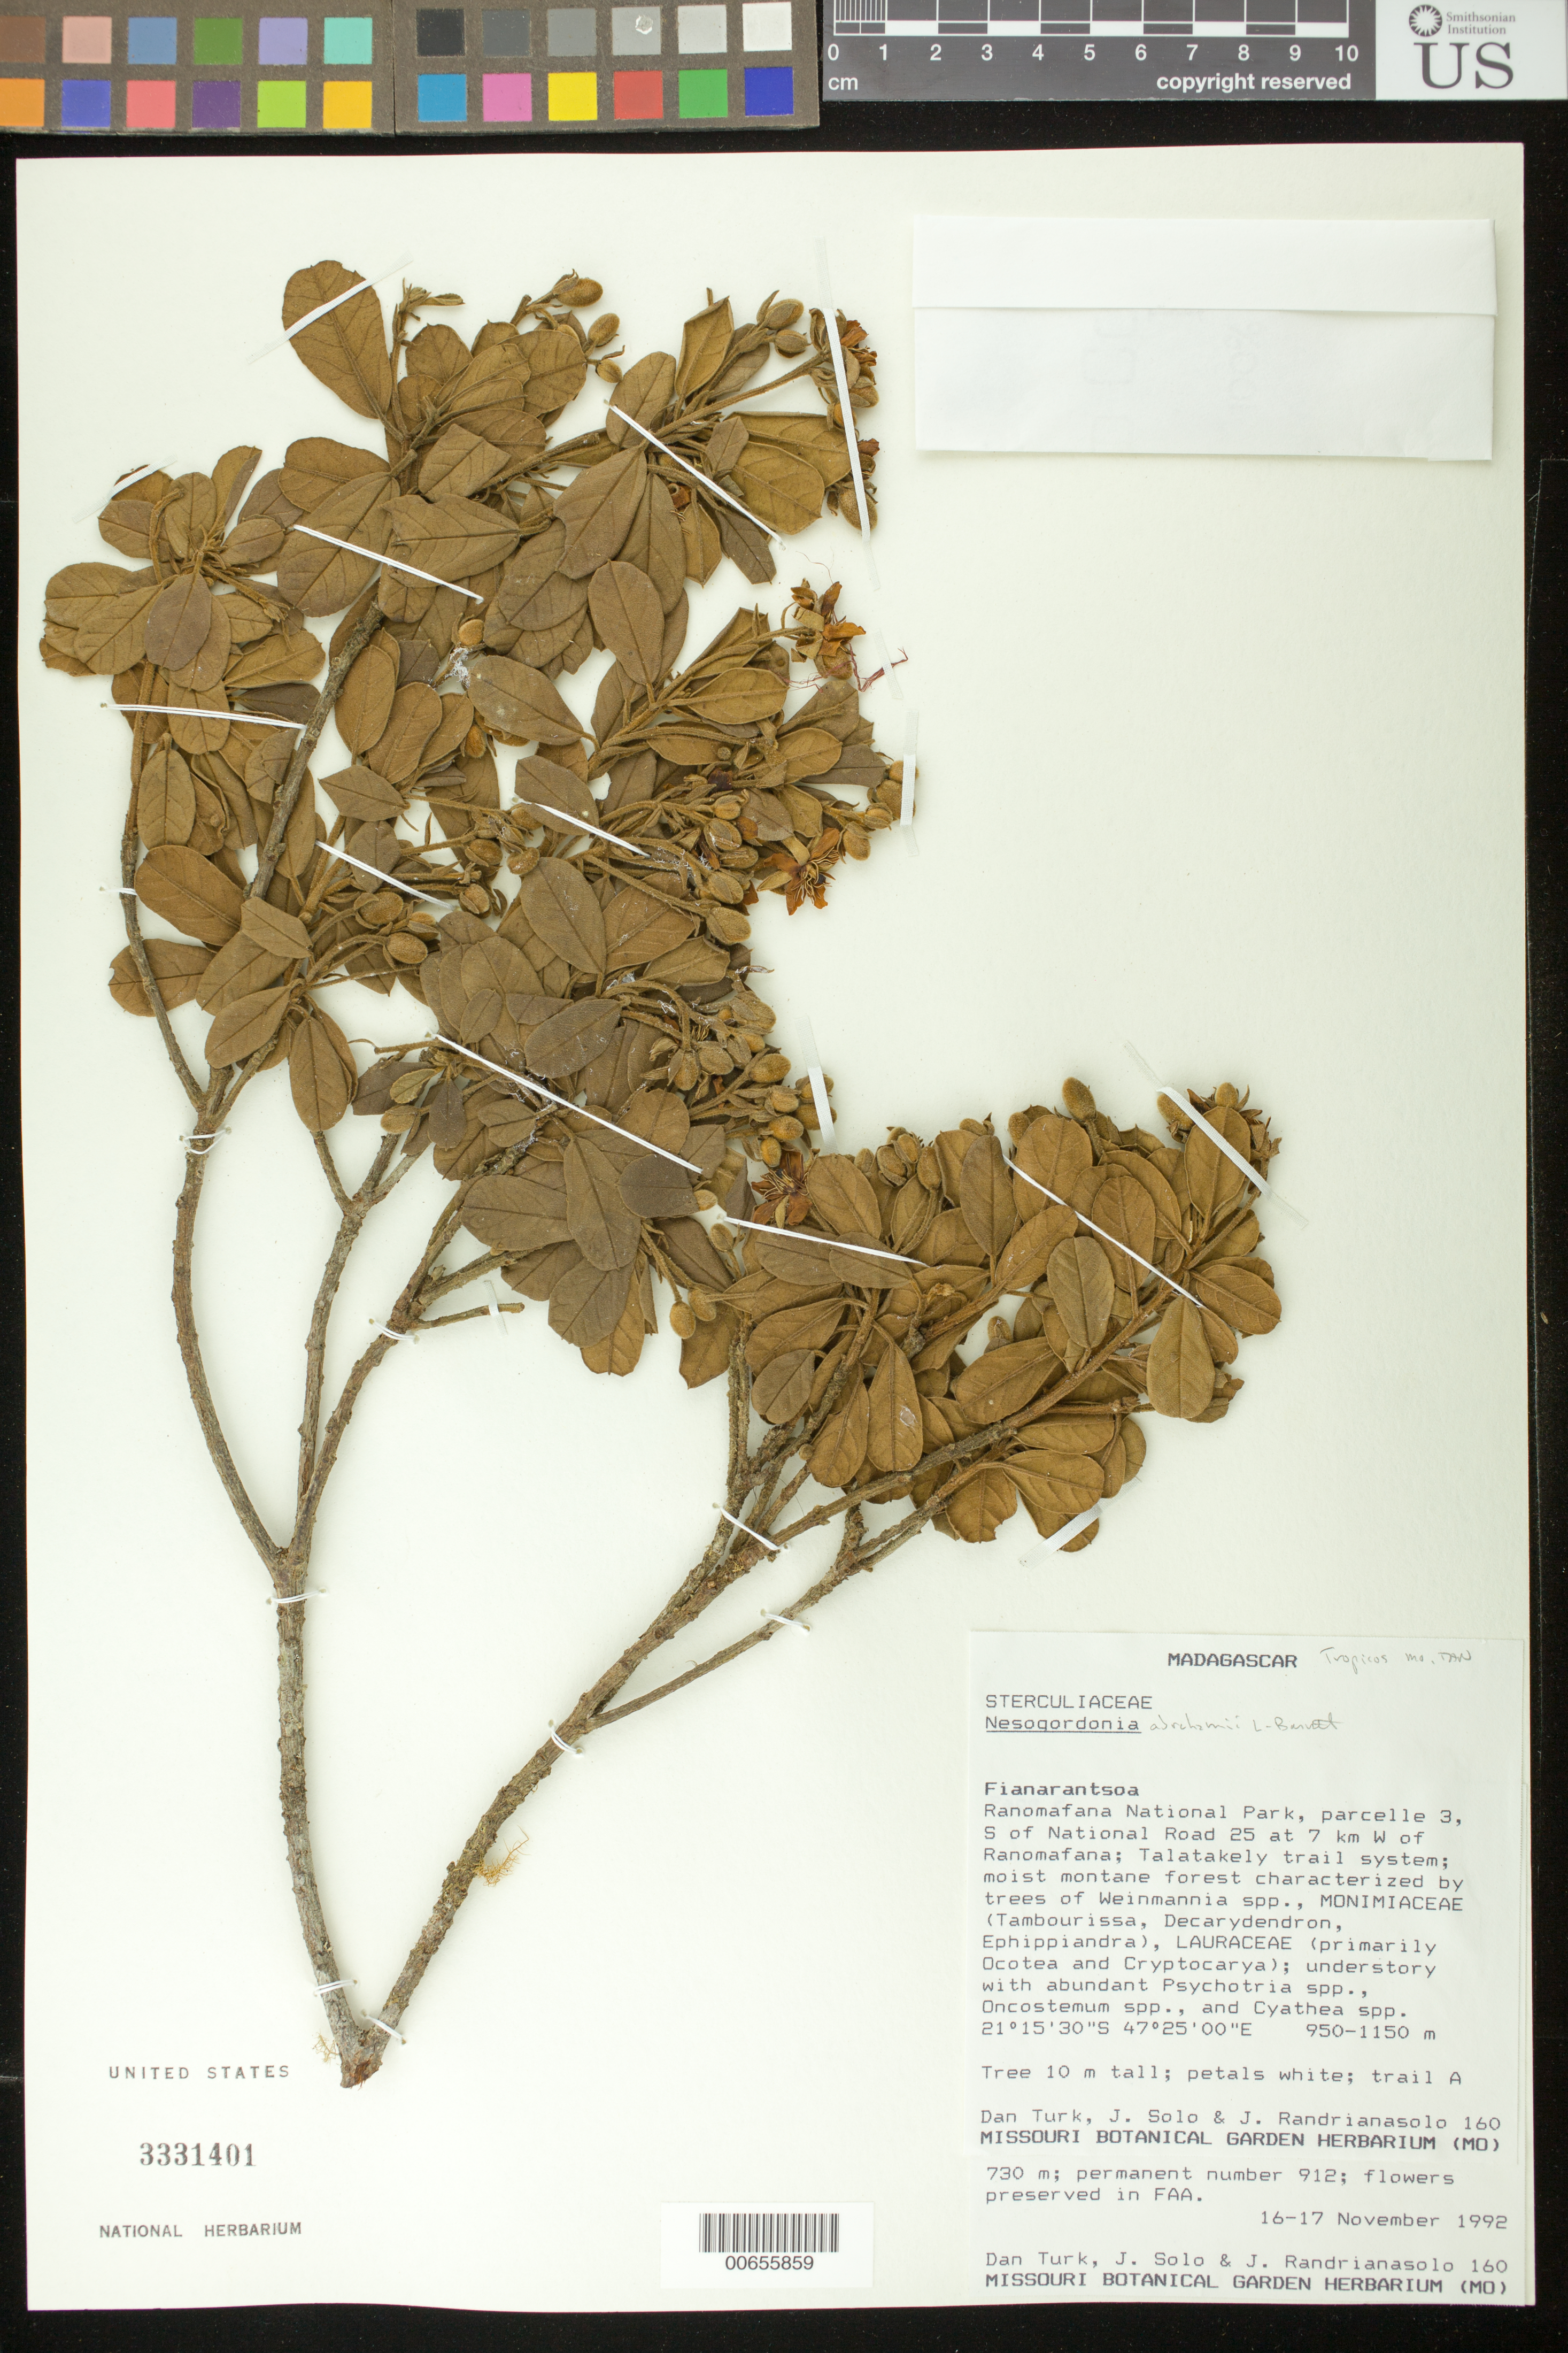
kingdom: Plantae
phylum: Tracheophyta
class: Magnoliopsida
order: Malvales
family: Malvaceae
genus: Nesogordonia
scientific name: Nesogordonia abrahamii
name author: L.C. Barnett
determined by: Dorr, Laurence J., Curator (BOT), Smithsonian Institution - National Museum of Natural History (UNITED STATES)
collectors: D. Turk, J. Solo & J. Randrianasolo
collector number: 160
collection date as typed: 16 Nov 1992 to 17 Nov 1992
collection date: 1992-11-16/1992-11-17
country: Madagascar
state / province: Vatovavy Fitovinany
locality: Ranomafana National Park, parcelle 3, S of National Road 25 at 7 km W of Ranomafana, Talatakely trail system. Trail A 730 m. Permanent number 912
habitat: Moist montane forest characterized by trees of Weinmannia spp, Monimiaceae, Lauraceae, understory with abundant Psychotria sp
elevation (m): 950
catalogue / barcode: US 3331401